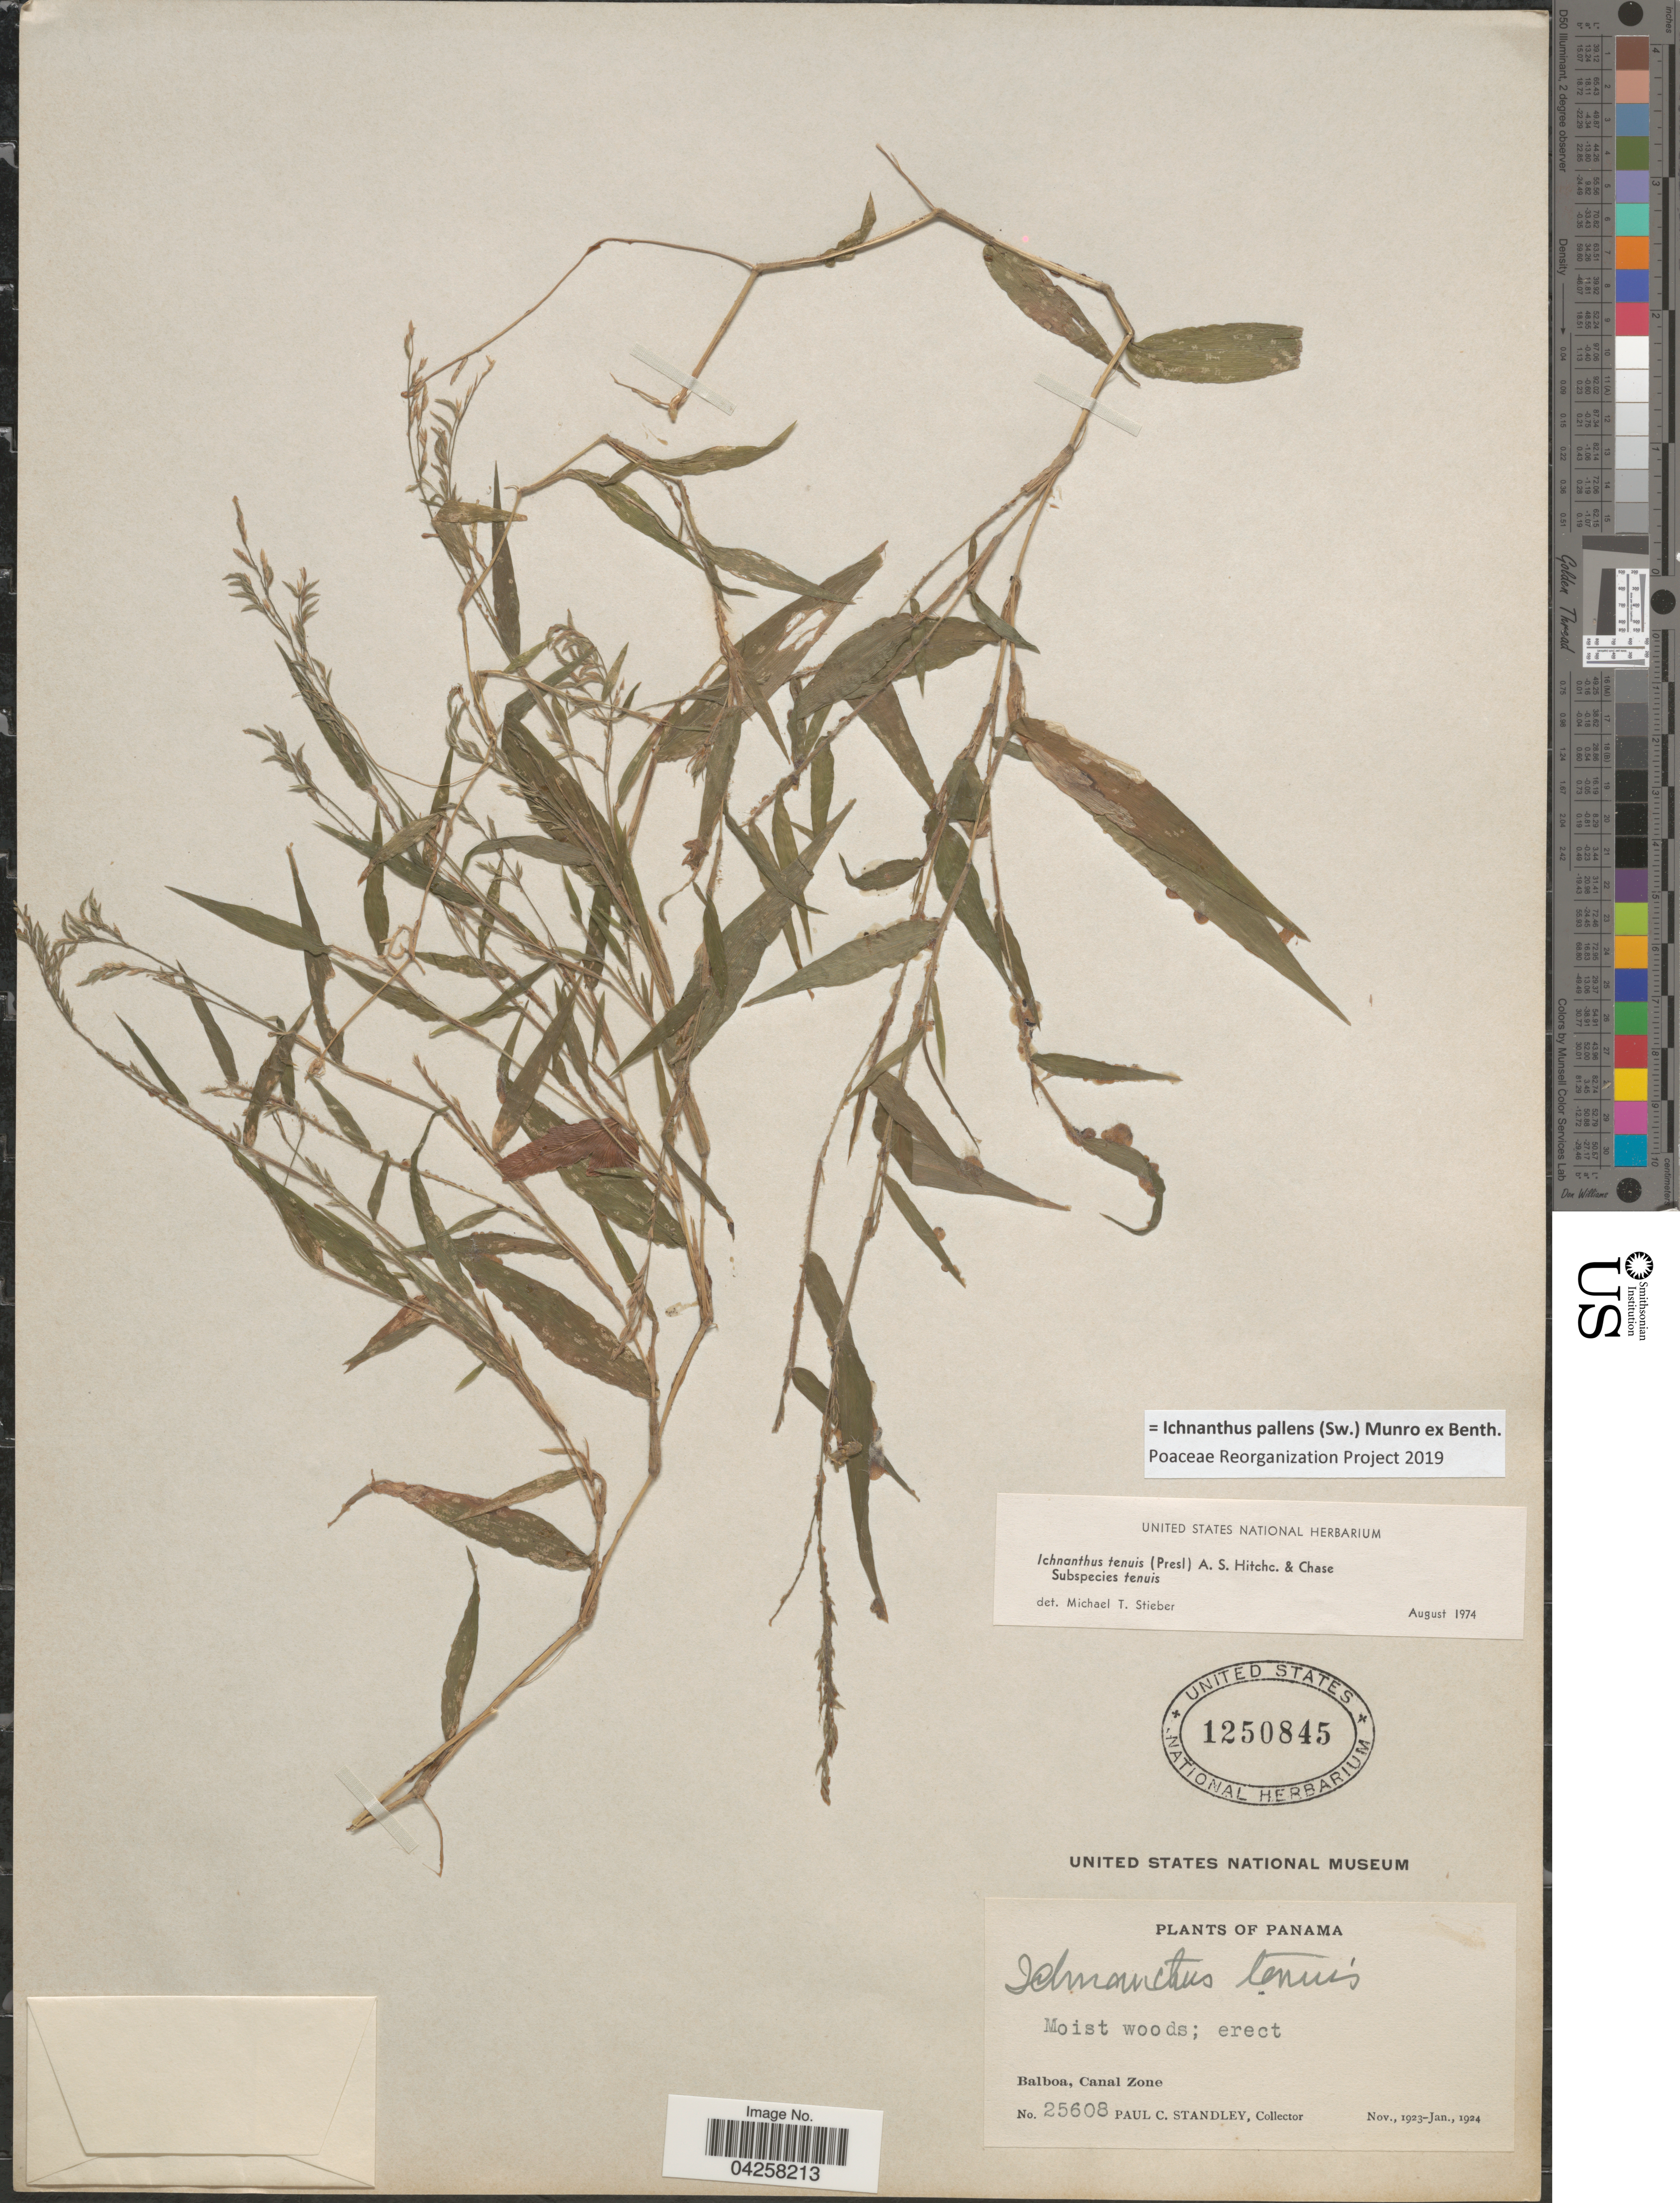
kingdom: Plantae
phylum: Tracheophyta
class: Liliopsida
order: Poales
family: Poaceae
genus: Ichnanthus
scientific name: Ichnanthus tenuis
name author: (J. Presl) Hitchc. & Chase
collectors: P. C. Standley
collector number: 25608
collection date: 1923-11/1924-01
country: Panama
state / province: Colón / Panamá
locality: Balboa, Canal Zone.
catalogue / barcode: US 1250845